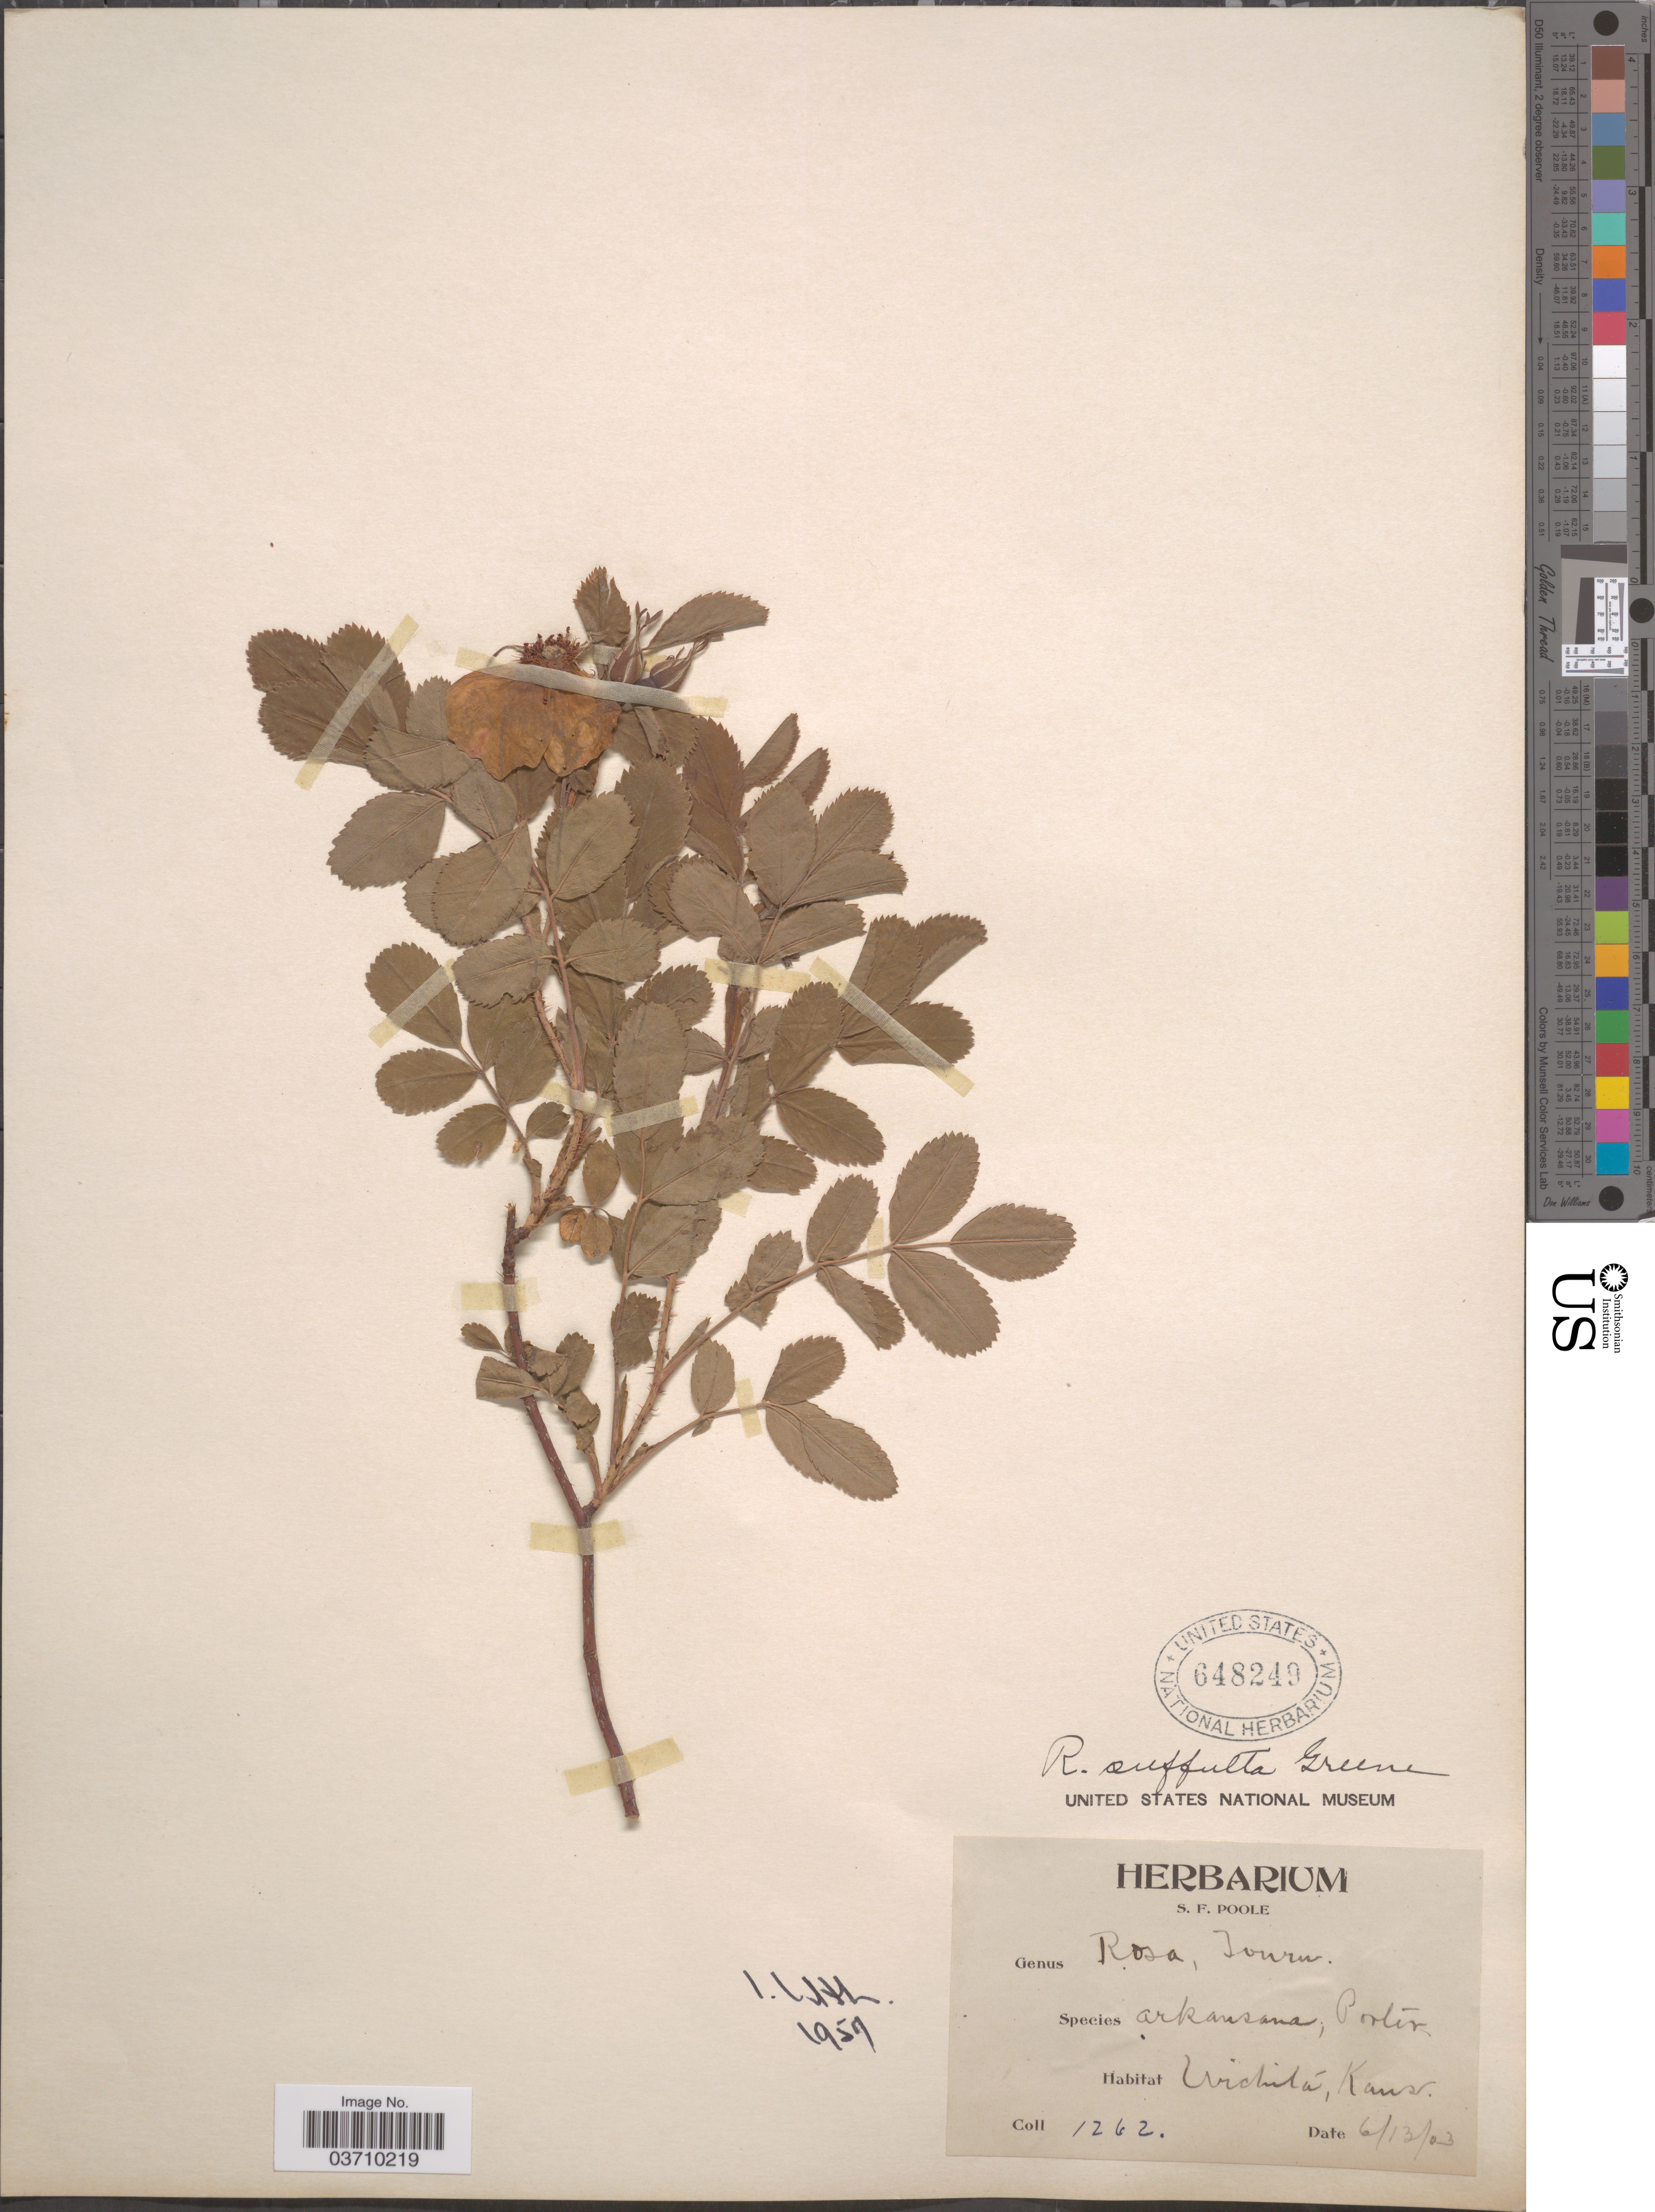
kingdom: Plantae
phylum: Tracheophyta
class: Magnoliopsida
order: Rosales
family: Rosaceae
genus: Rosa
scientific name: Rosa arkansana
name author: Porter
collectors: ex herb. S. F. Poole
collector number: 1262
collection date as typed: Transcribed d/m/y: 13/6/3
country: United States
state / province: Kansas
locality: Wichita.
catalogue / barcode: US 648249